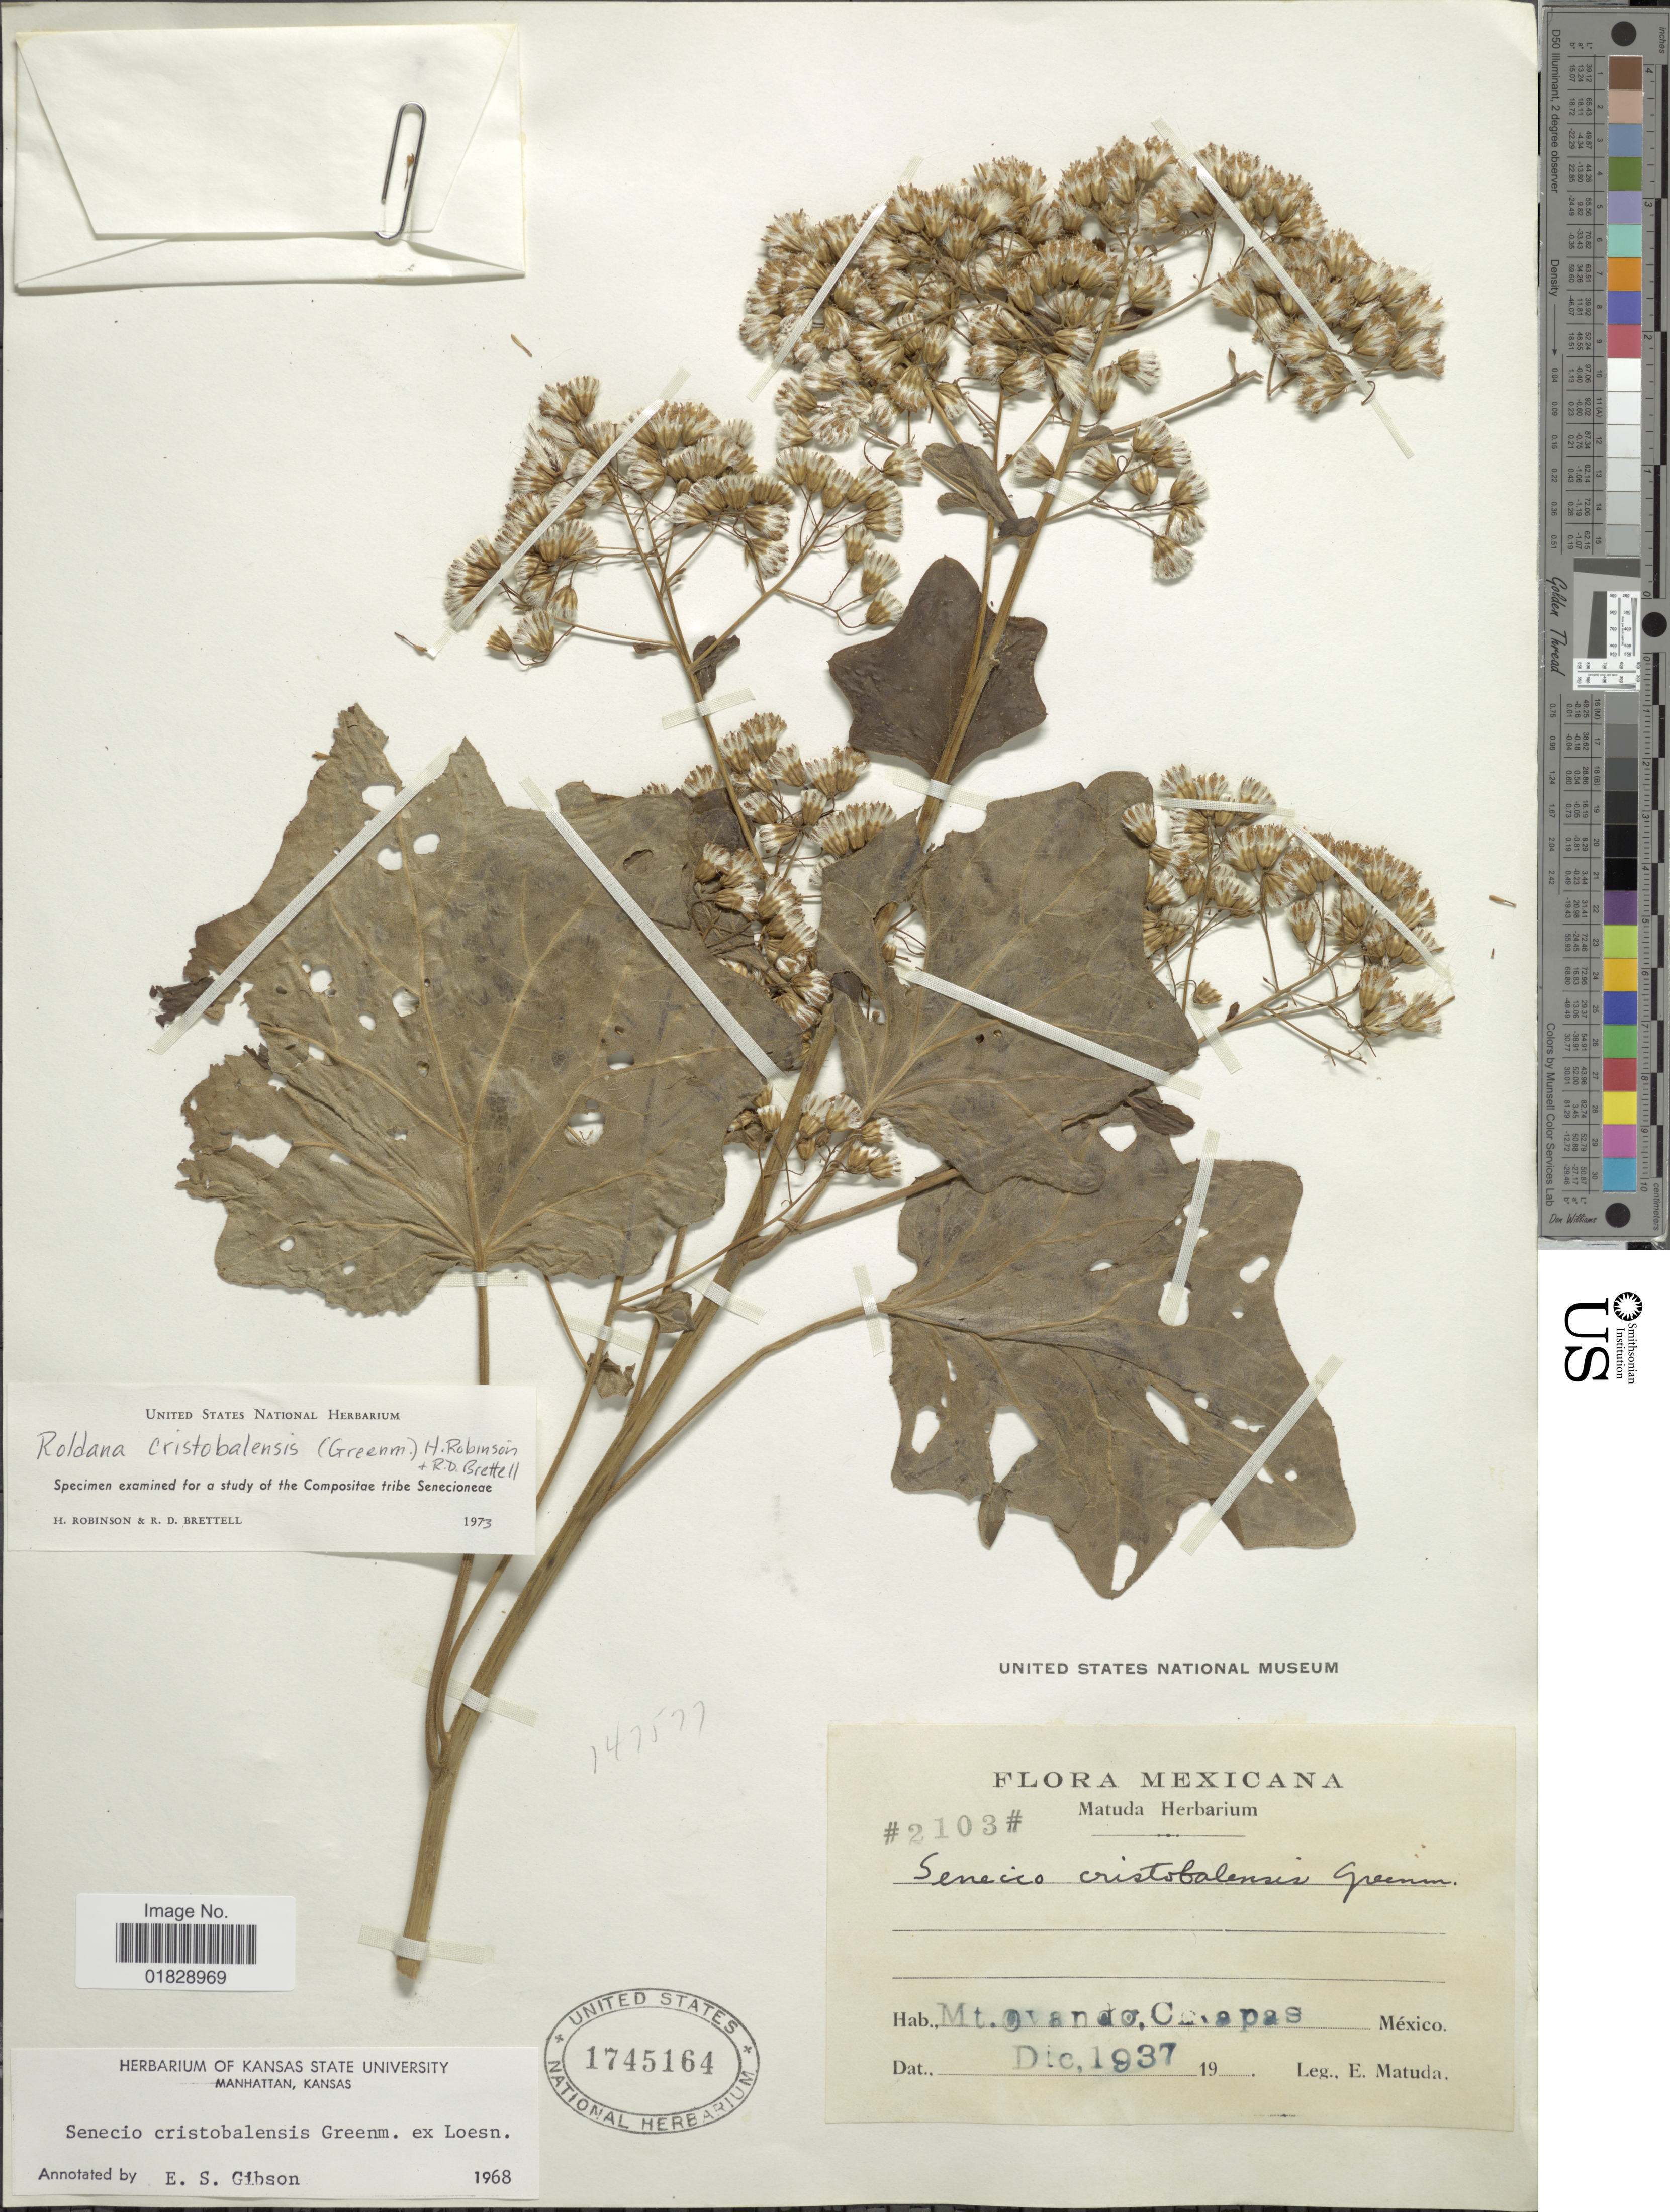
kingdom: Plantae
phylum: Tracheophyta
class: Magnoliopsida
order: Asterales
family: Asteraceae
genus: Roldana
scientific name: Roldana cristobalensis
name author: (Greenm.) H. Rob. & Brettell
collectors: E. Matuda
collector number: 2103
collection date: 1937-12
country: Mexico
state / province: Chiapas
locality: Mt. Ovando, Chiapas, México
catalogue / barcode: US 1745164